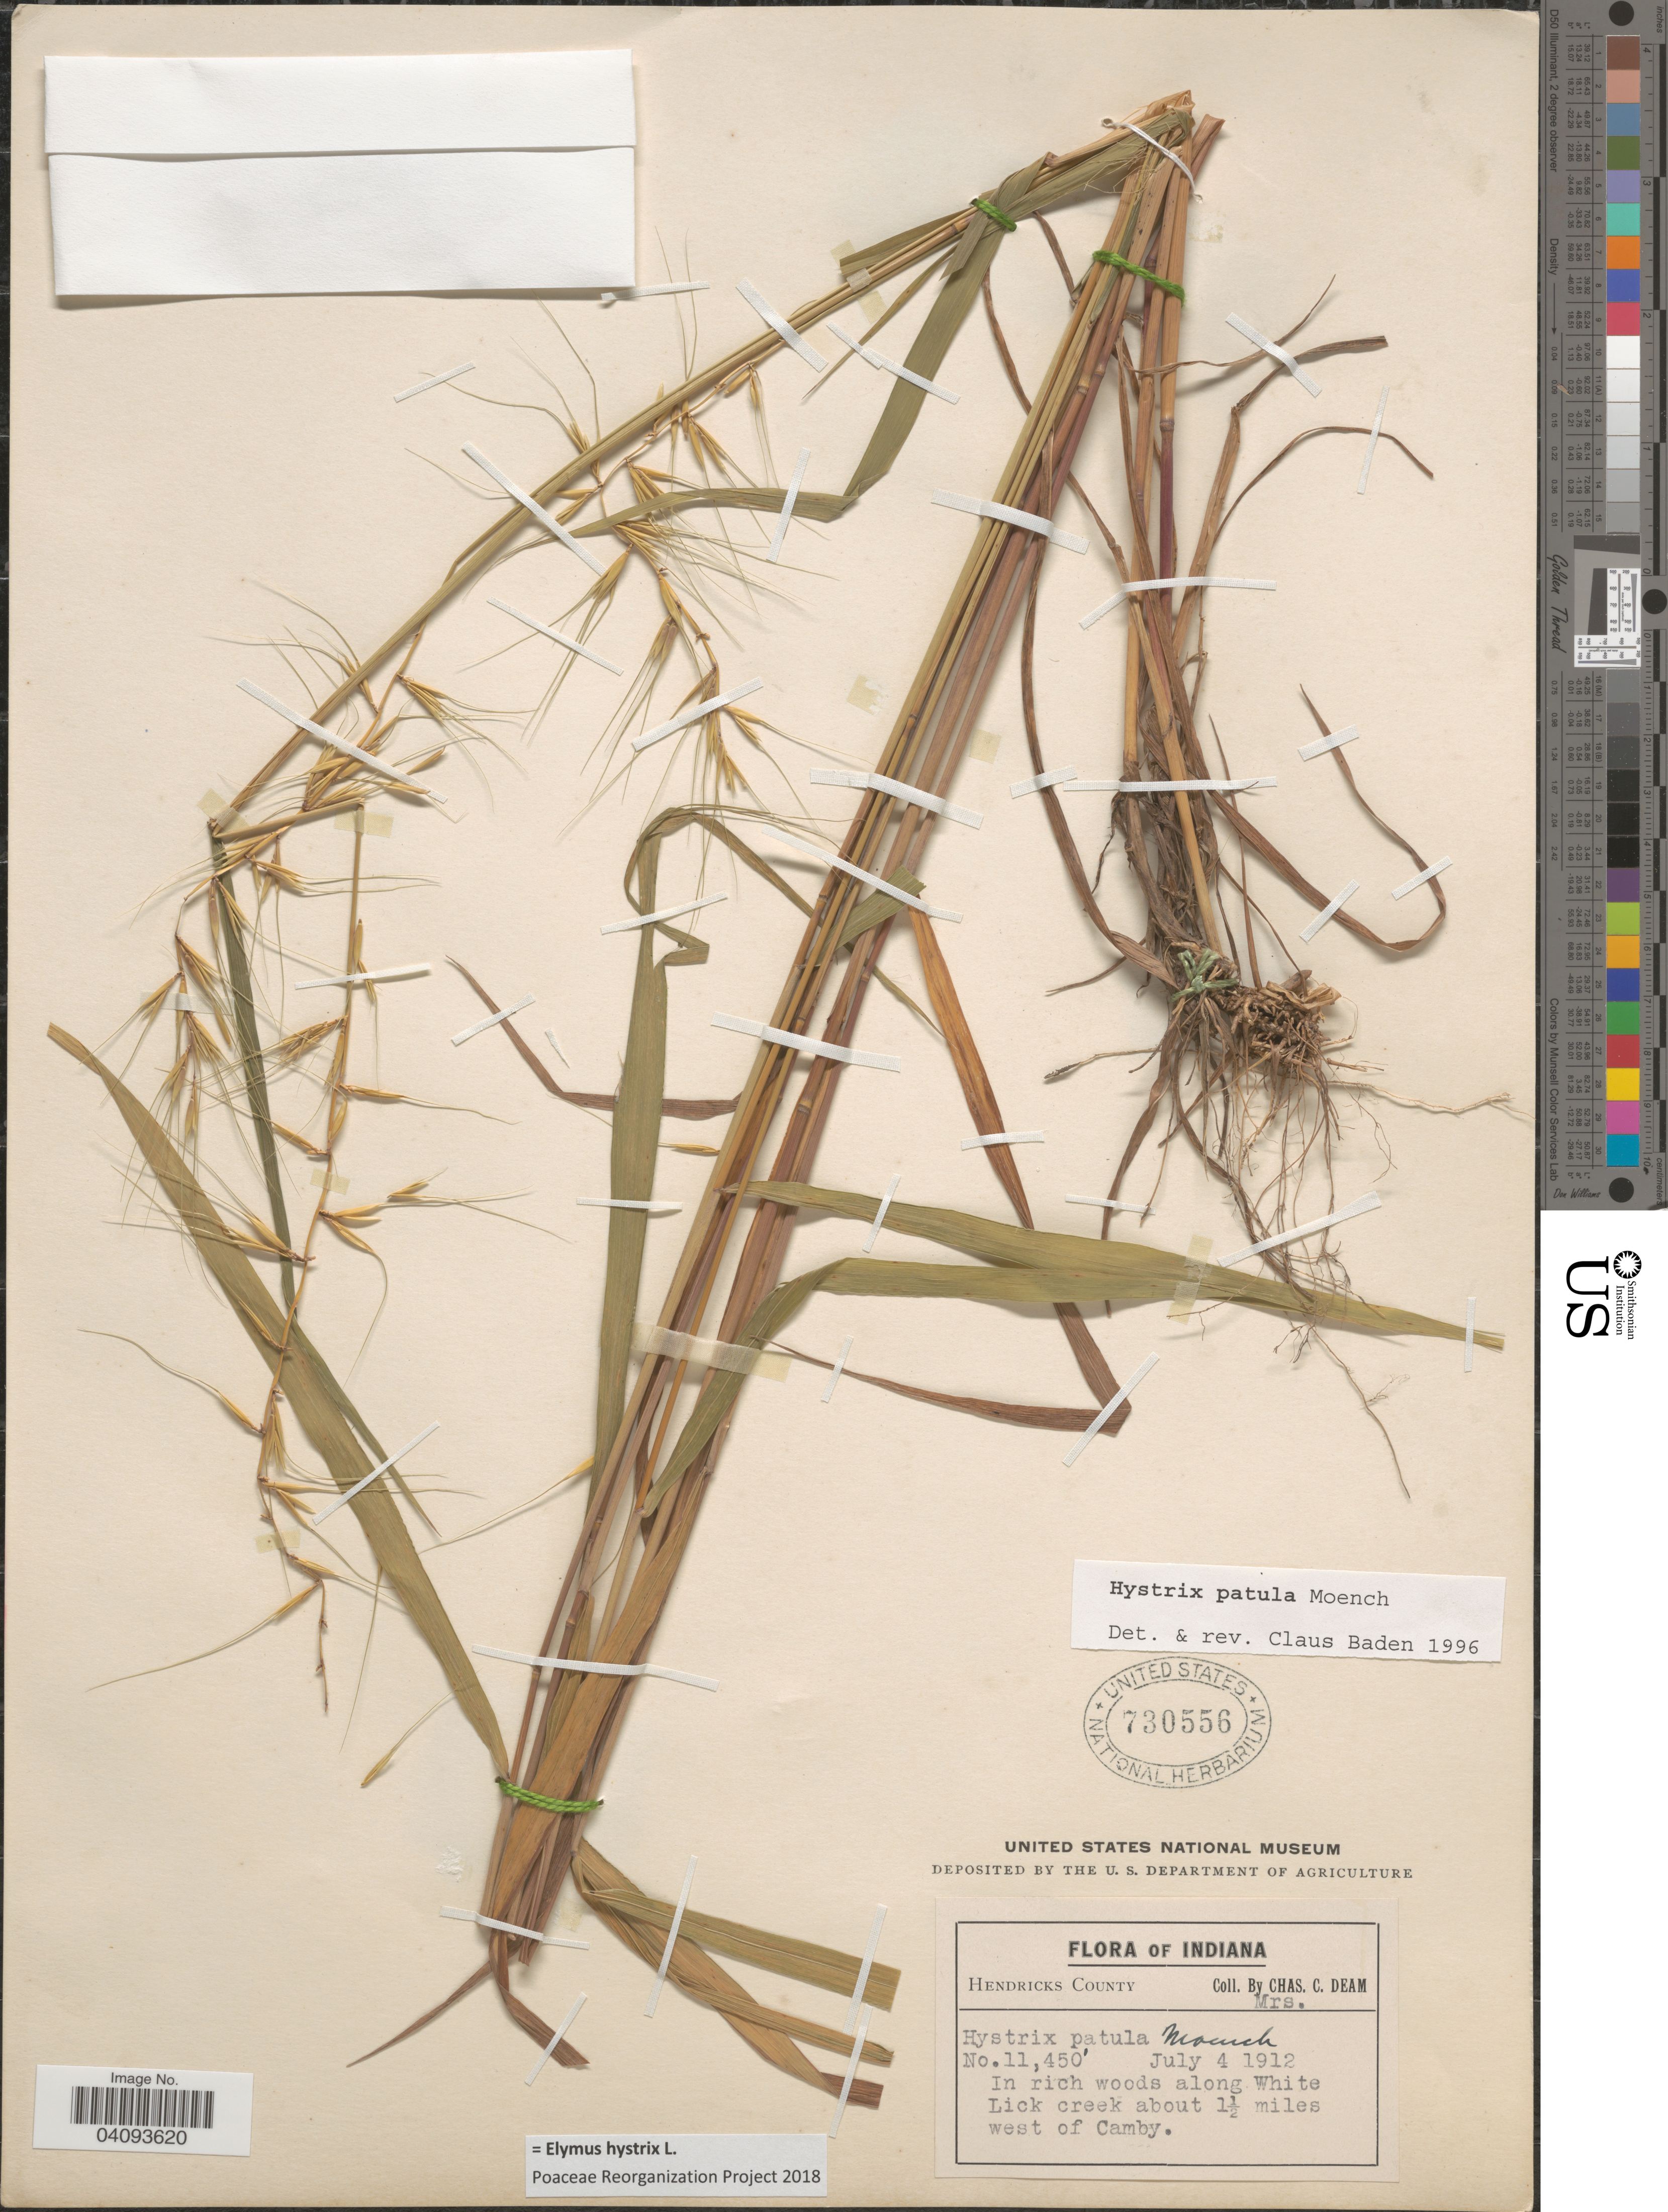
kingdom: Plantae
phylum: Tracheophyta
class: Liliopsida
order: Poales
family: Poaceae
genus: Elymus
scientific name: Elymus hystrix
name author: L.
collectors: C. Deam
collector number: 11450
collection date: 1912-07-04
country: United States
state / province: Indiana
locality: Hendricks County. In rich woods along White Lick creek about 1½ miles west of Camby.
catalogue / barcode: US 730556